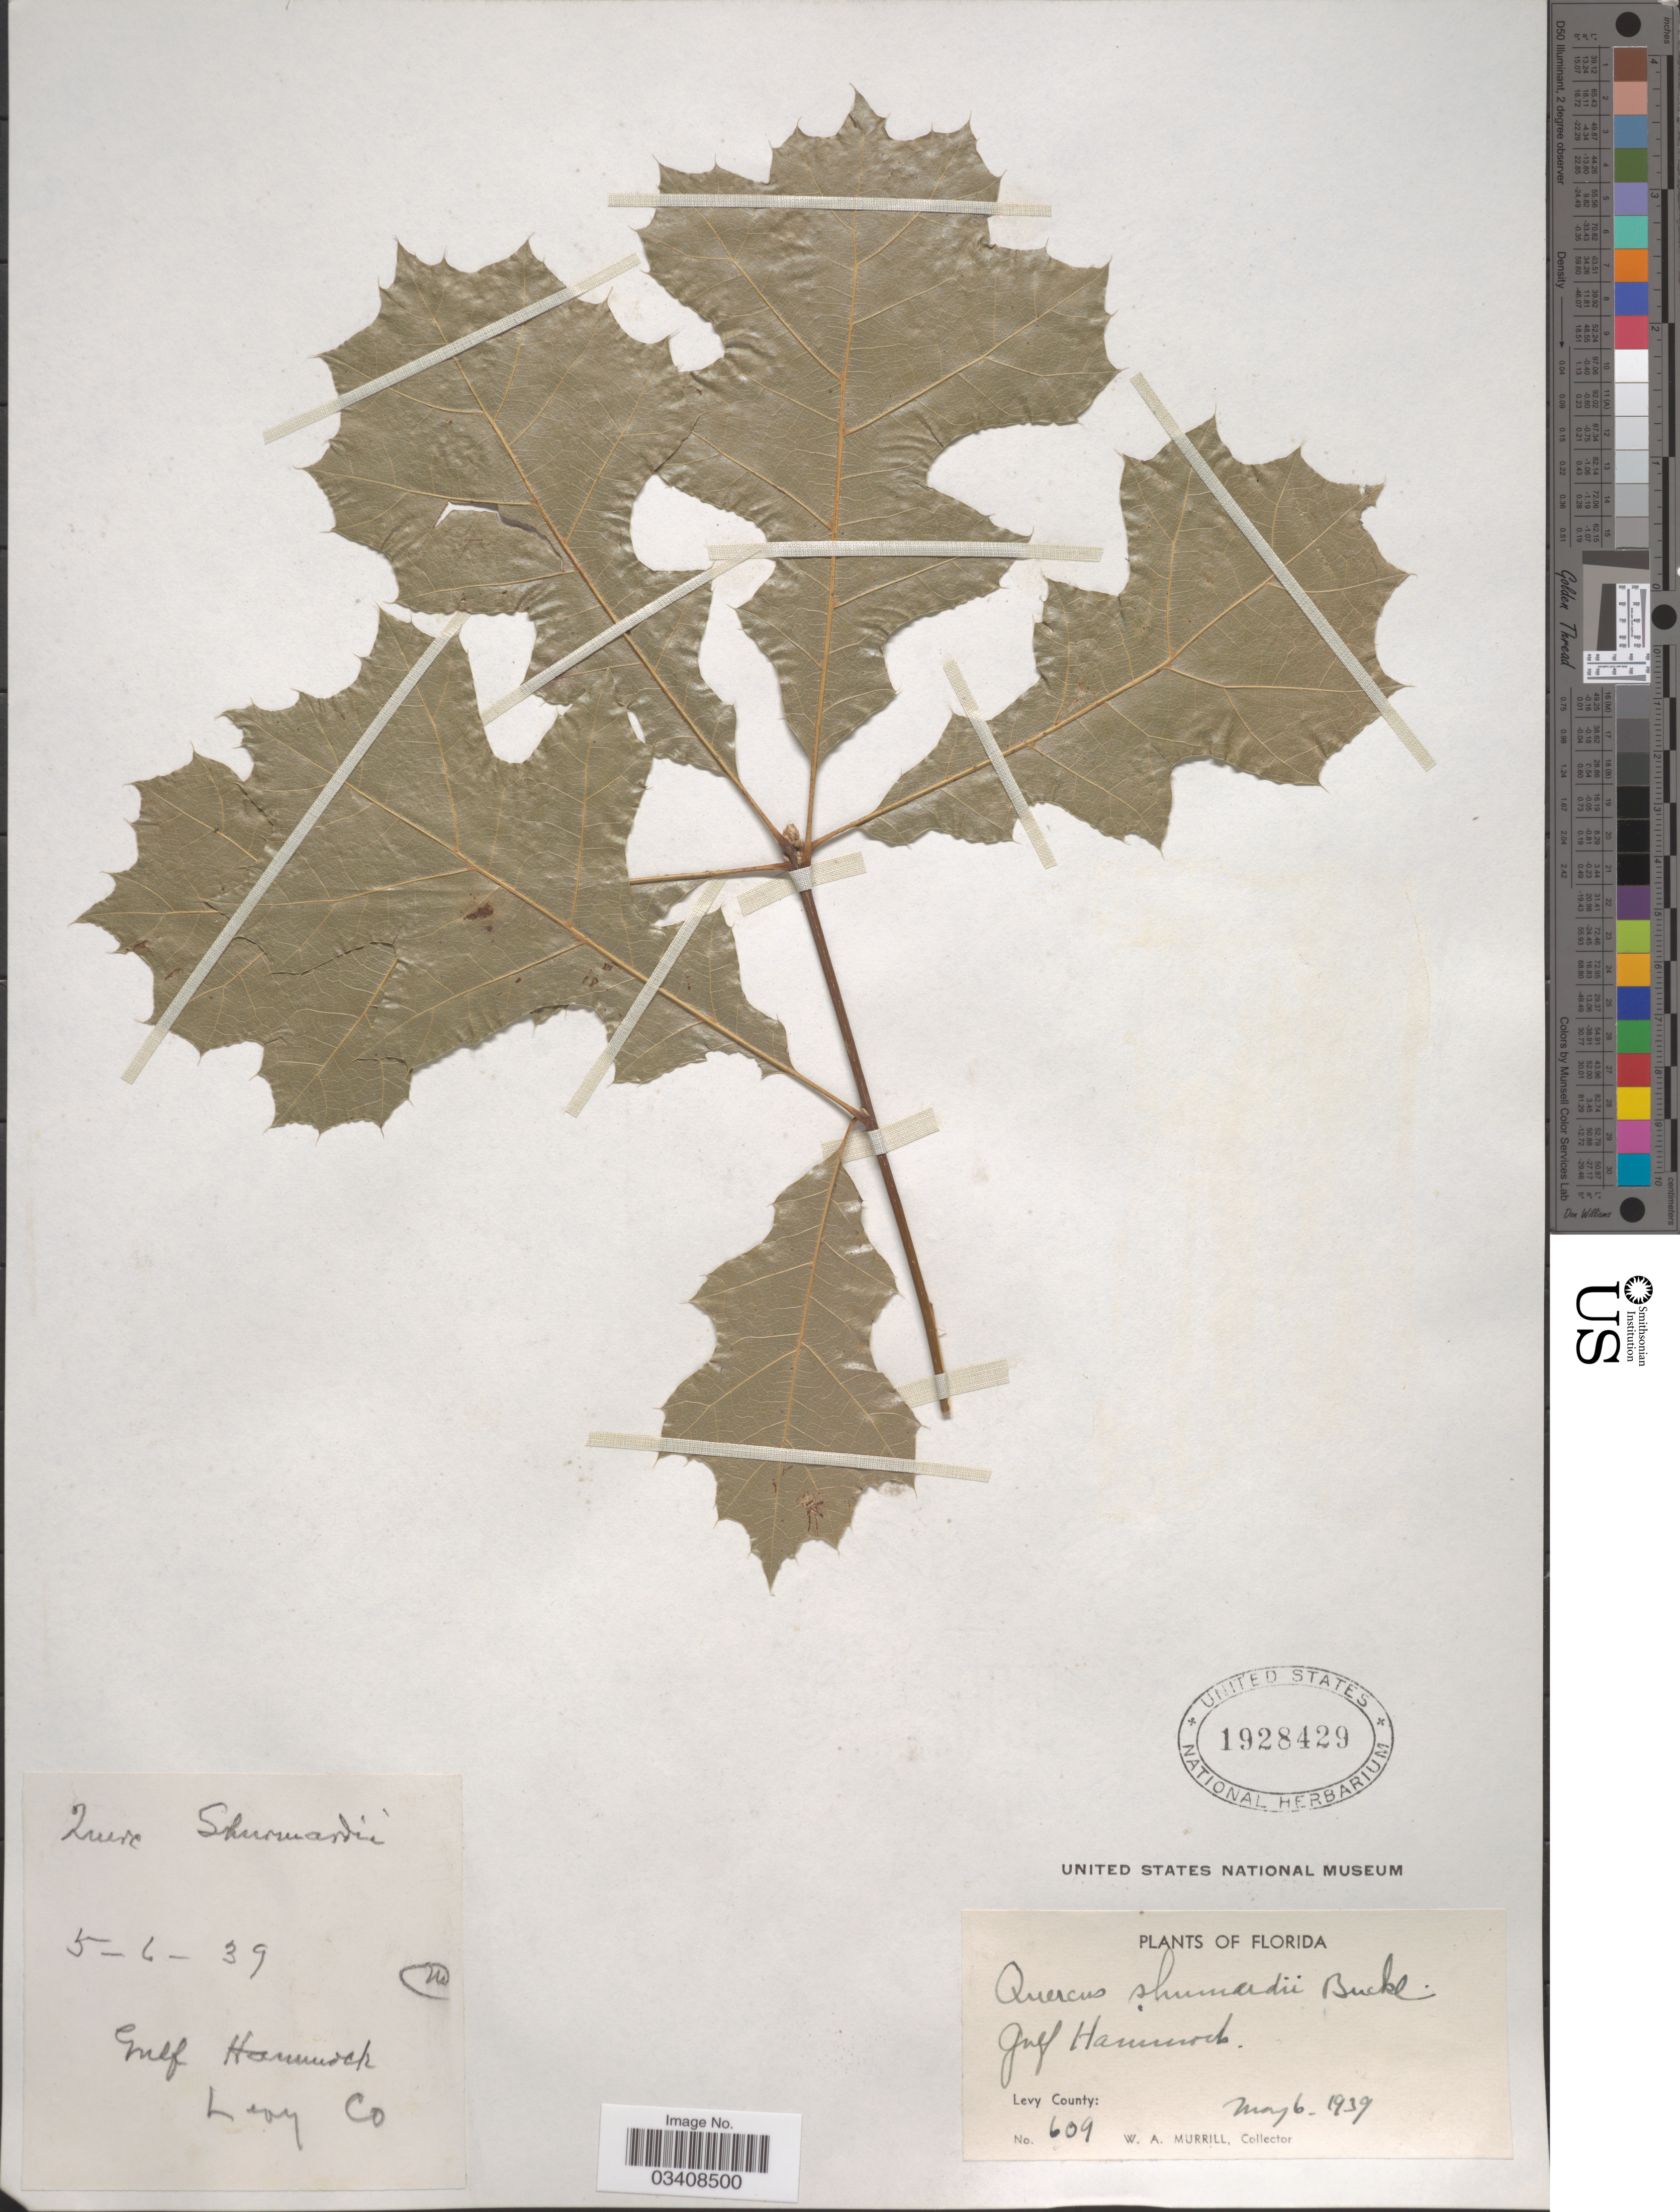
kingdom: Plantae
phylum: Tracheophyta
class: Magnoliopsida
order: Fagales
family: Fagaceae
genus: Quercus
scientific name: Quercus shumardii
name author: Buckley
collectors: W. A. Murrill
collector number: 609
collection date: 1939-05-06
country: United States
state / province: Florida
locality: Gulf Hammock. Levy County.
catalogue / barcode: US 1928429